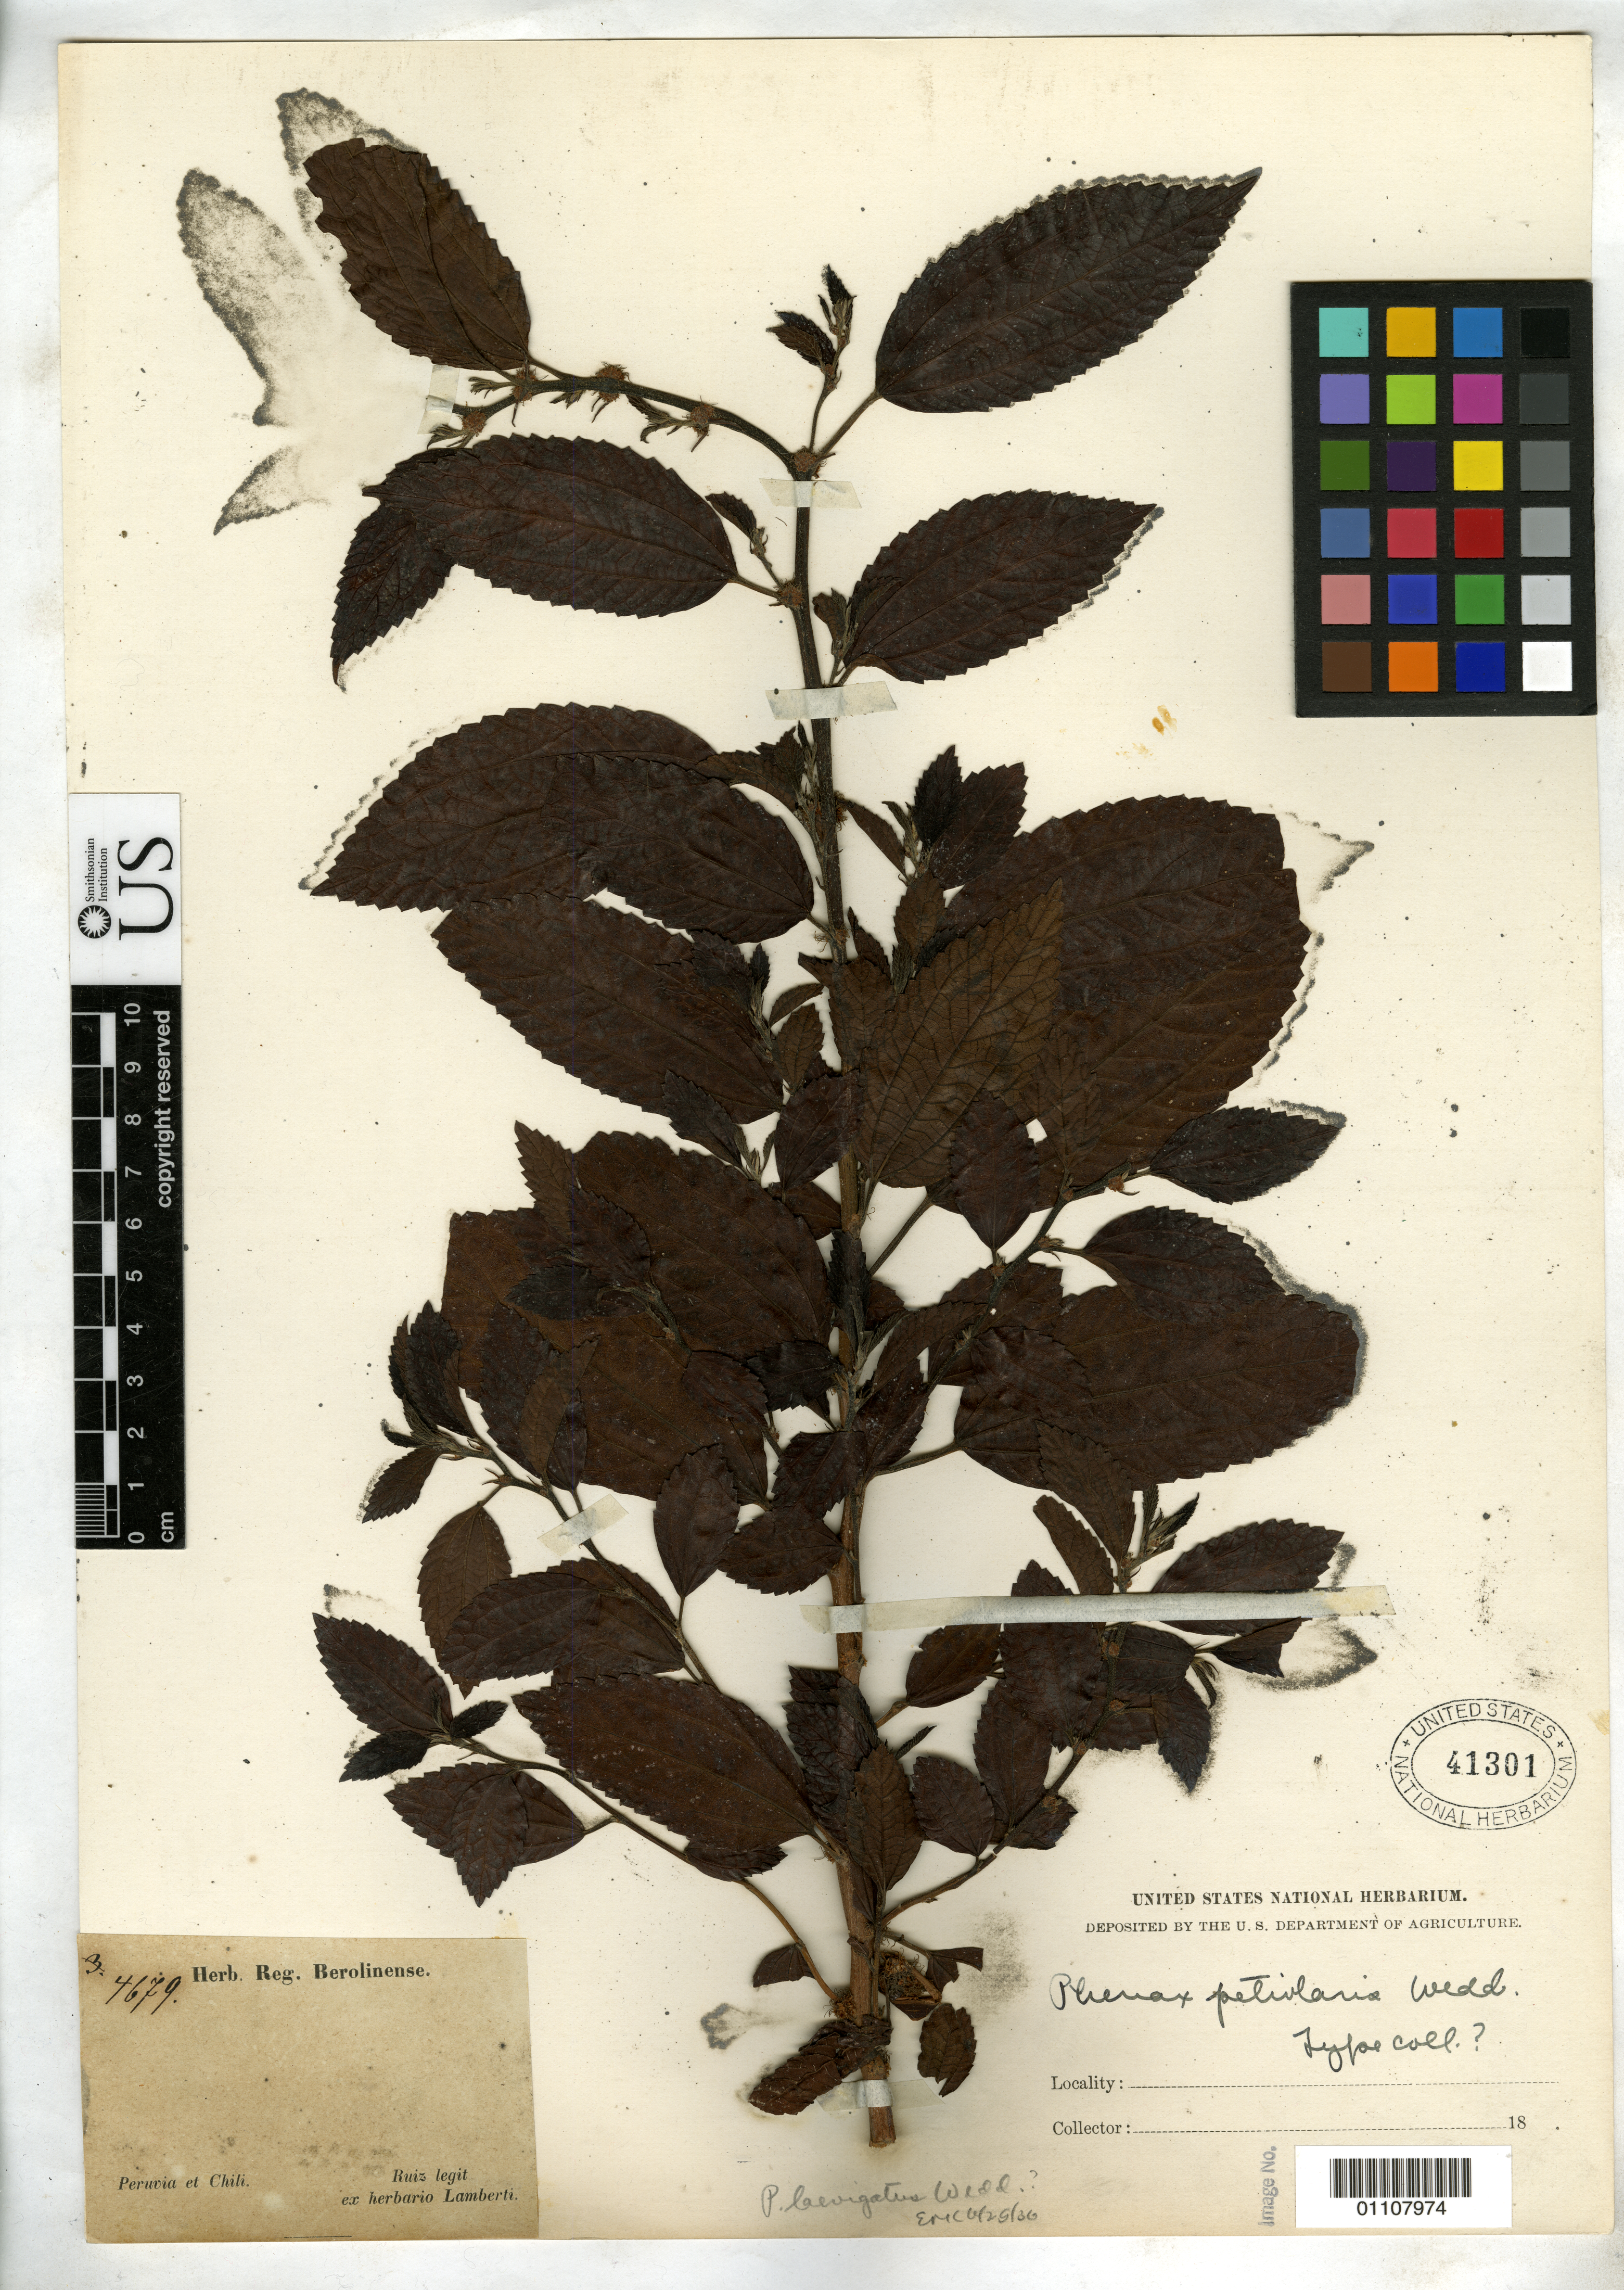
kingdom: Plantae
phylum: Tracheophyta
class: Magnoliopsida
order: Rosales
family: Urticaceae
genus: Phenax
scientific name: Phenax petiolaris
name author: Wedd.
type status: Possible Type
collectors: H. Ruiz López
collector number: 4679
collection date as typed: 18-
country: Chile / Peru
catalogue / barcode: US 41301